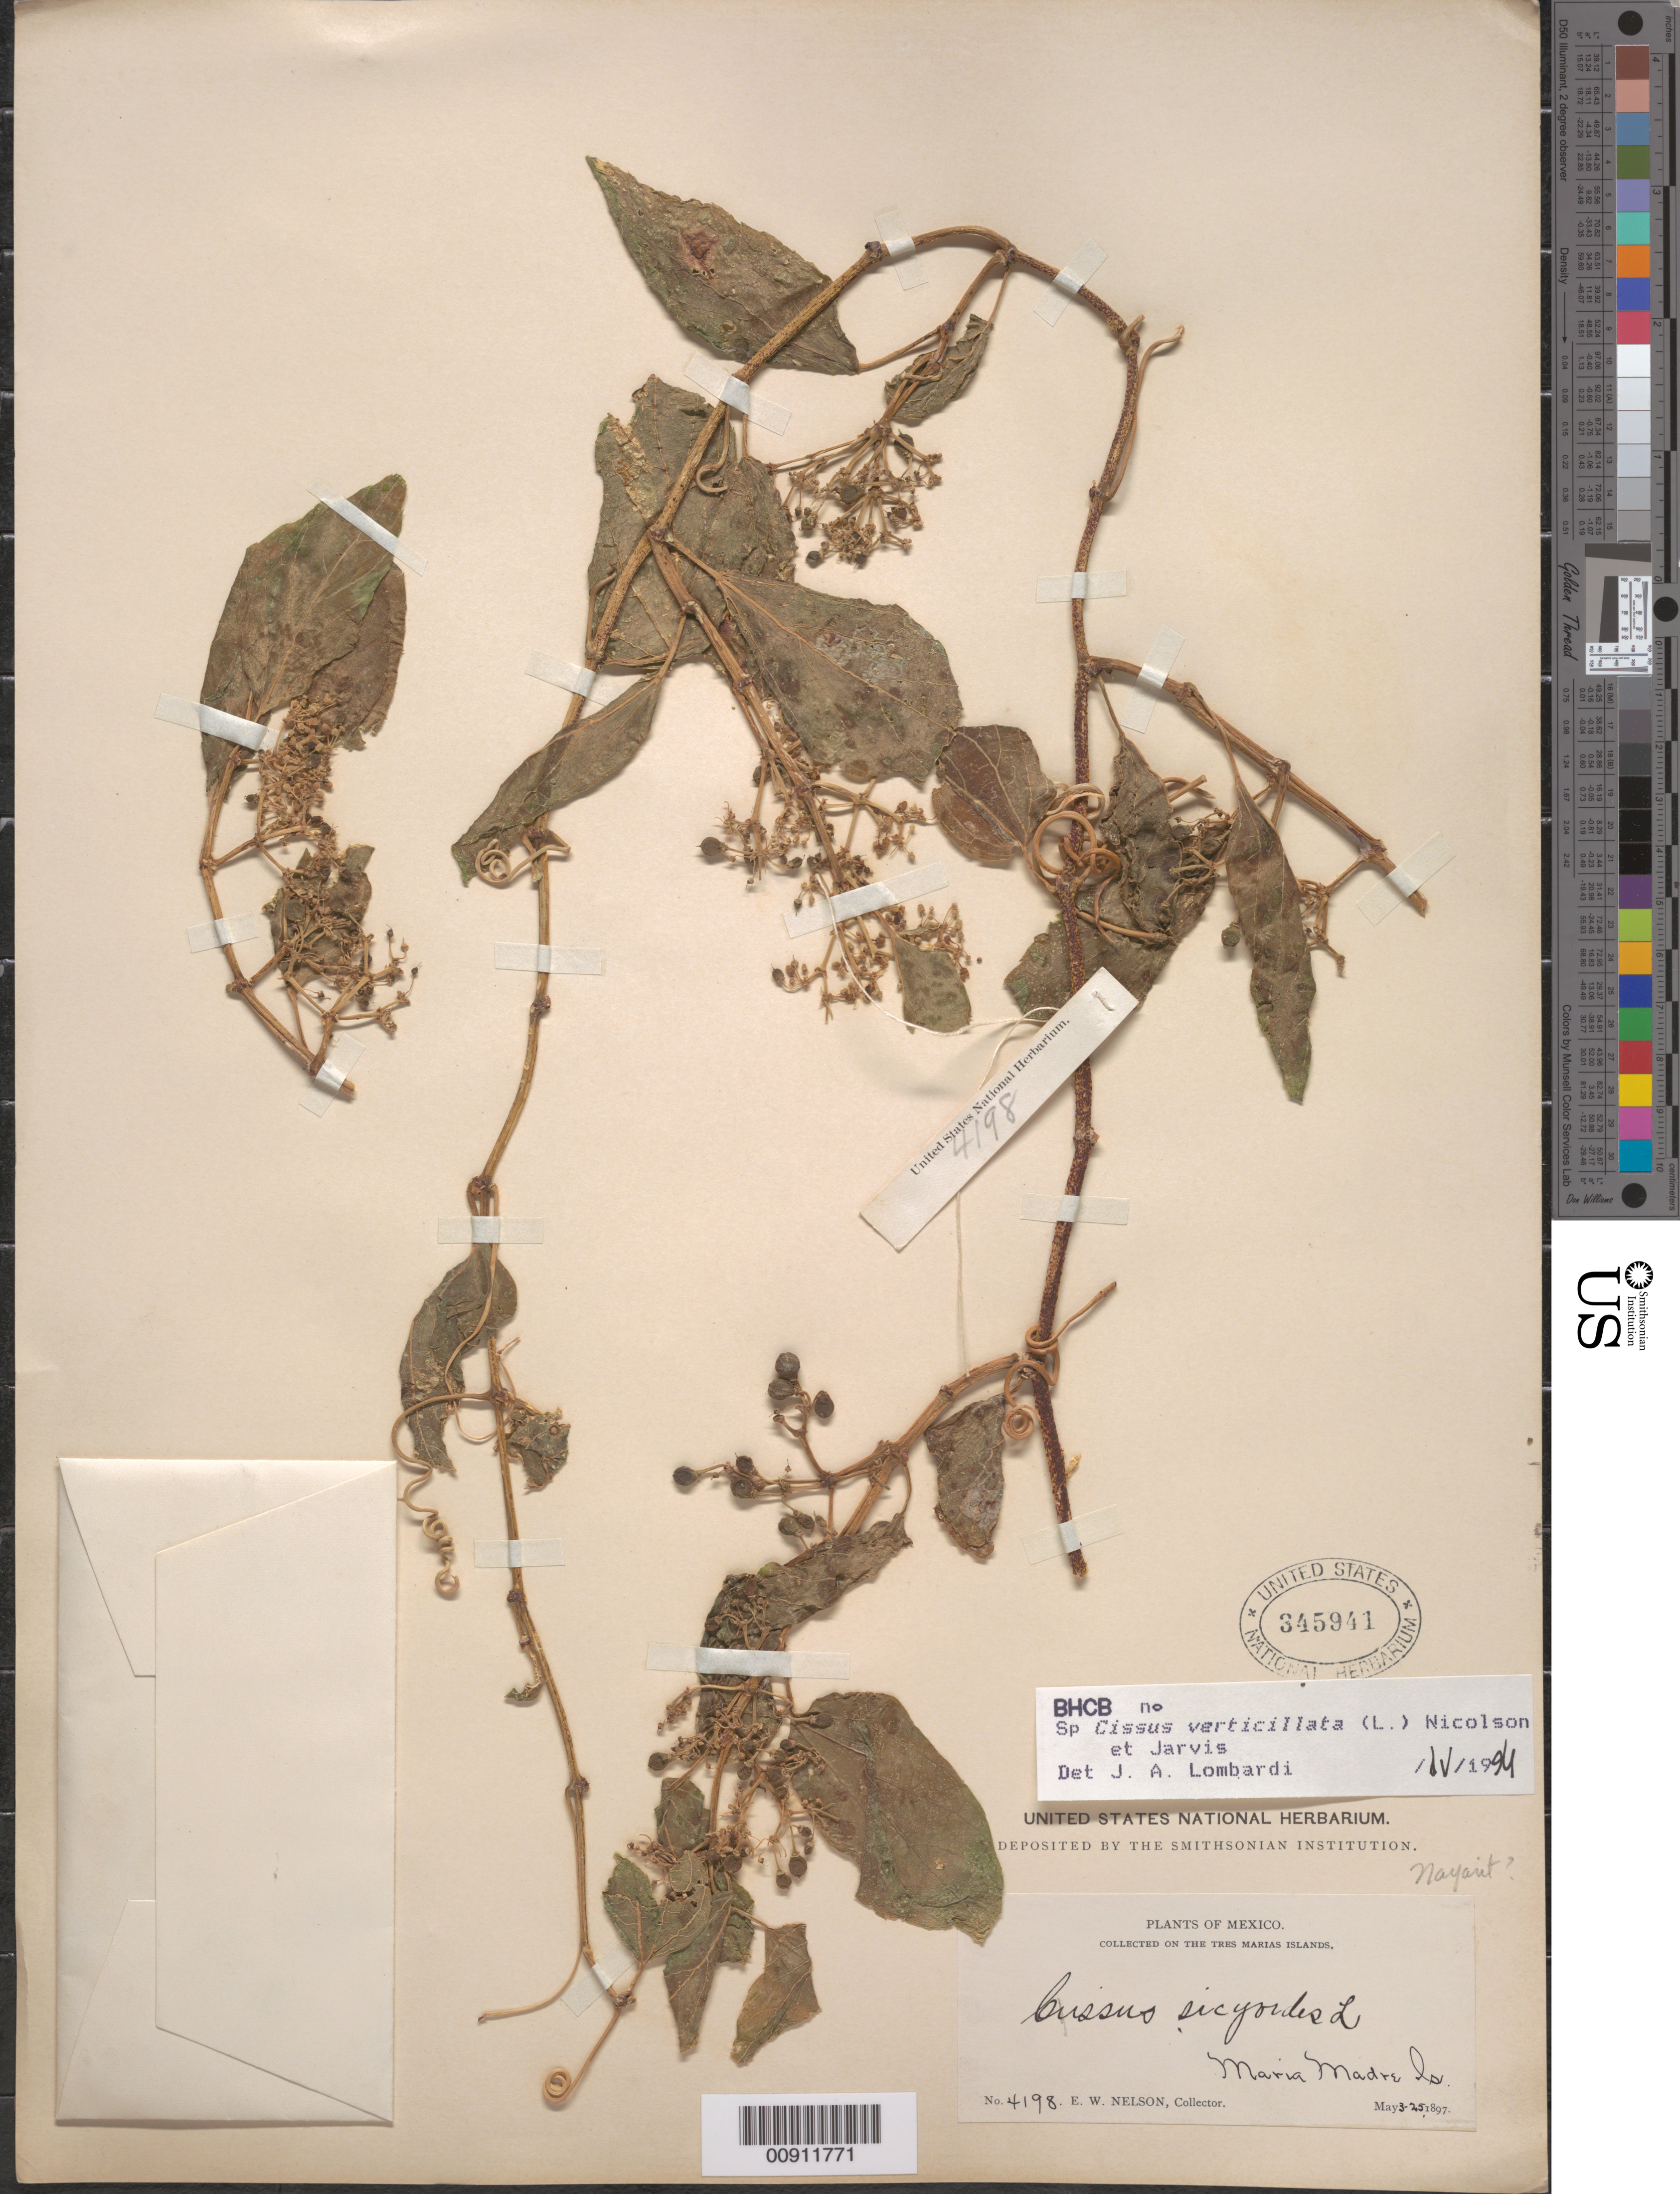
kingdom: Plantae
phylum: Tracheophyta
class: Magnoliopsida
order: Vitales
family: Vitaceae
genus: Cissus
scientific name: Cissus verticillata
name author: (L.) Nicolson & C.E. Jarvis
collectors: E. W. Nelson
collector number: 4198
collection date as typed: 03 May 1897 to 25 May 1897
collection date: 1897-05-03/1897-05-25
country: Mexico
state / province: Nayarit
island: Maria Madre I.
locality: Maria Madre Is. Tres Marias Islands.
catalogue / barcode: US 345941